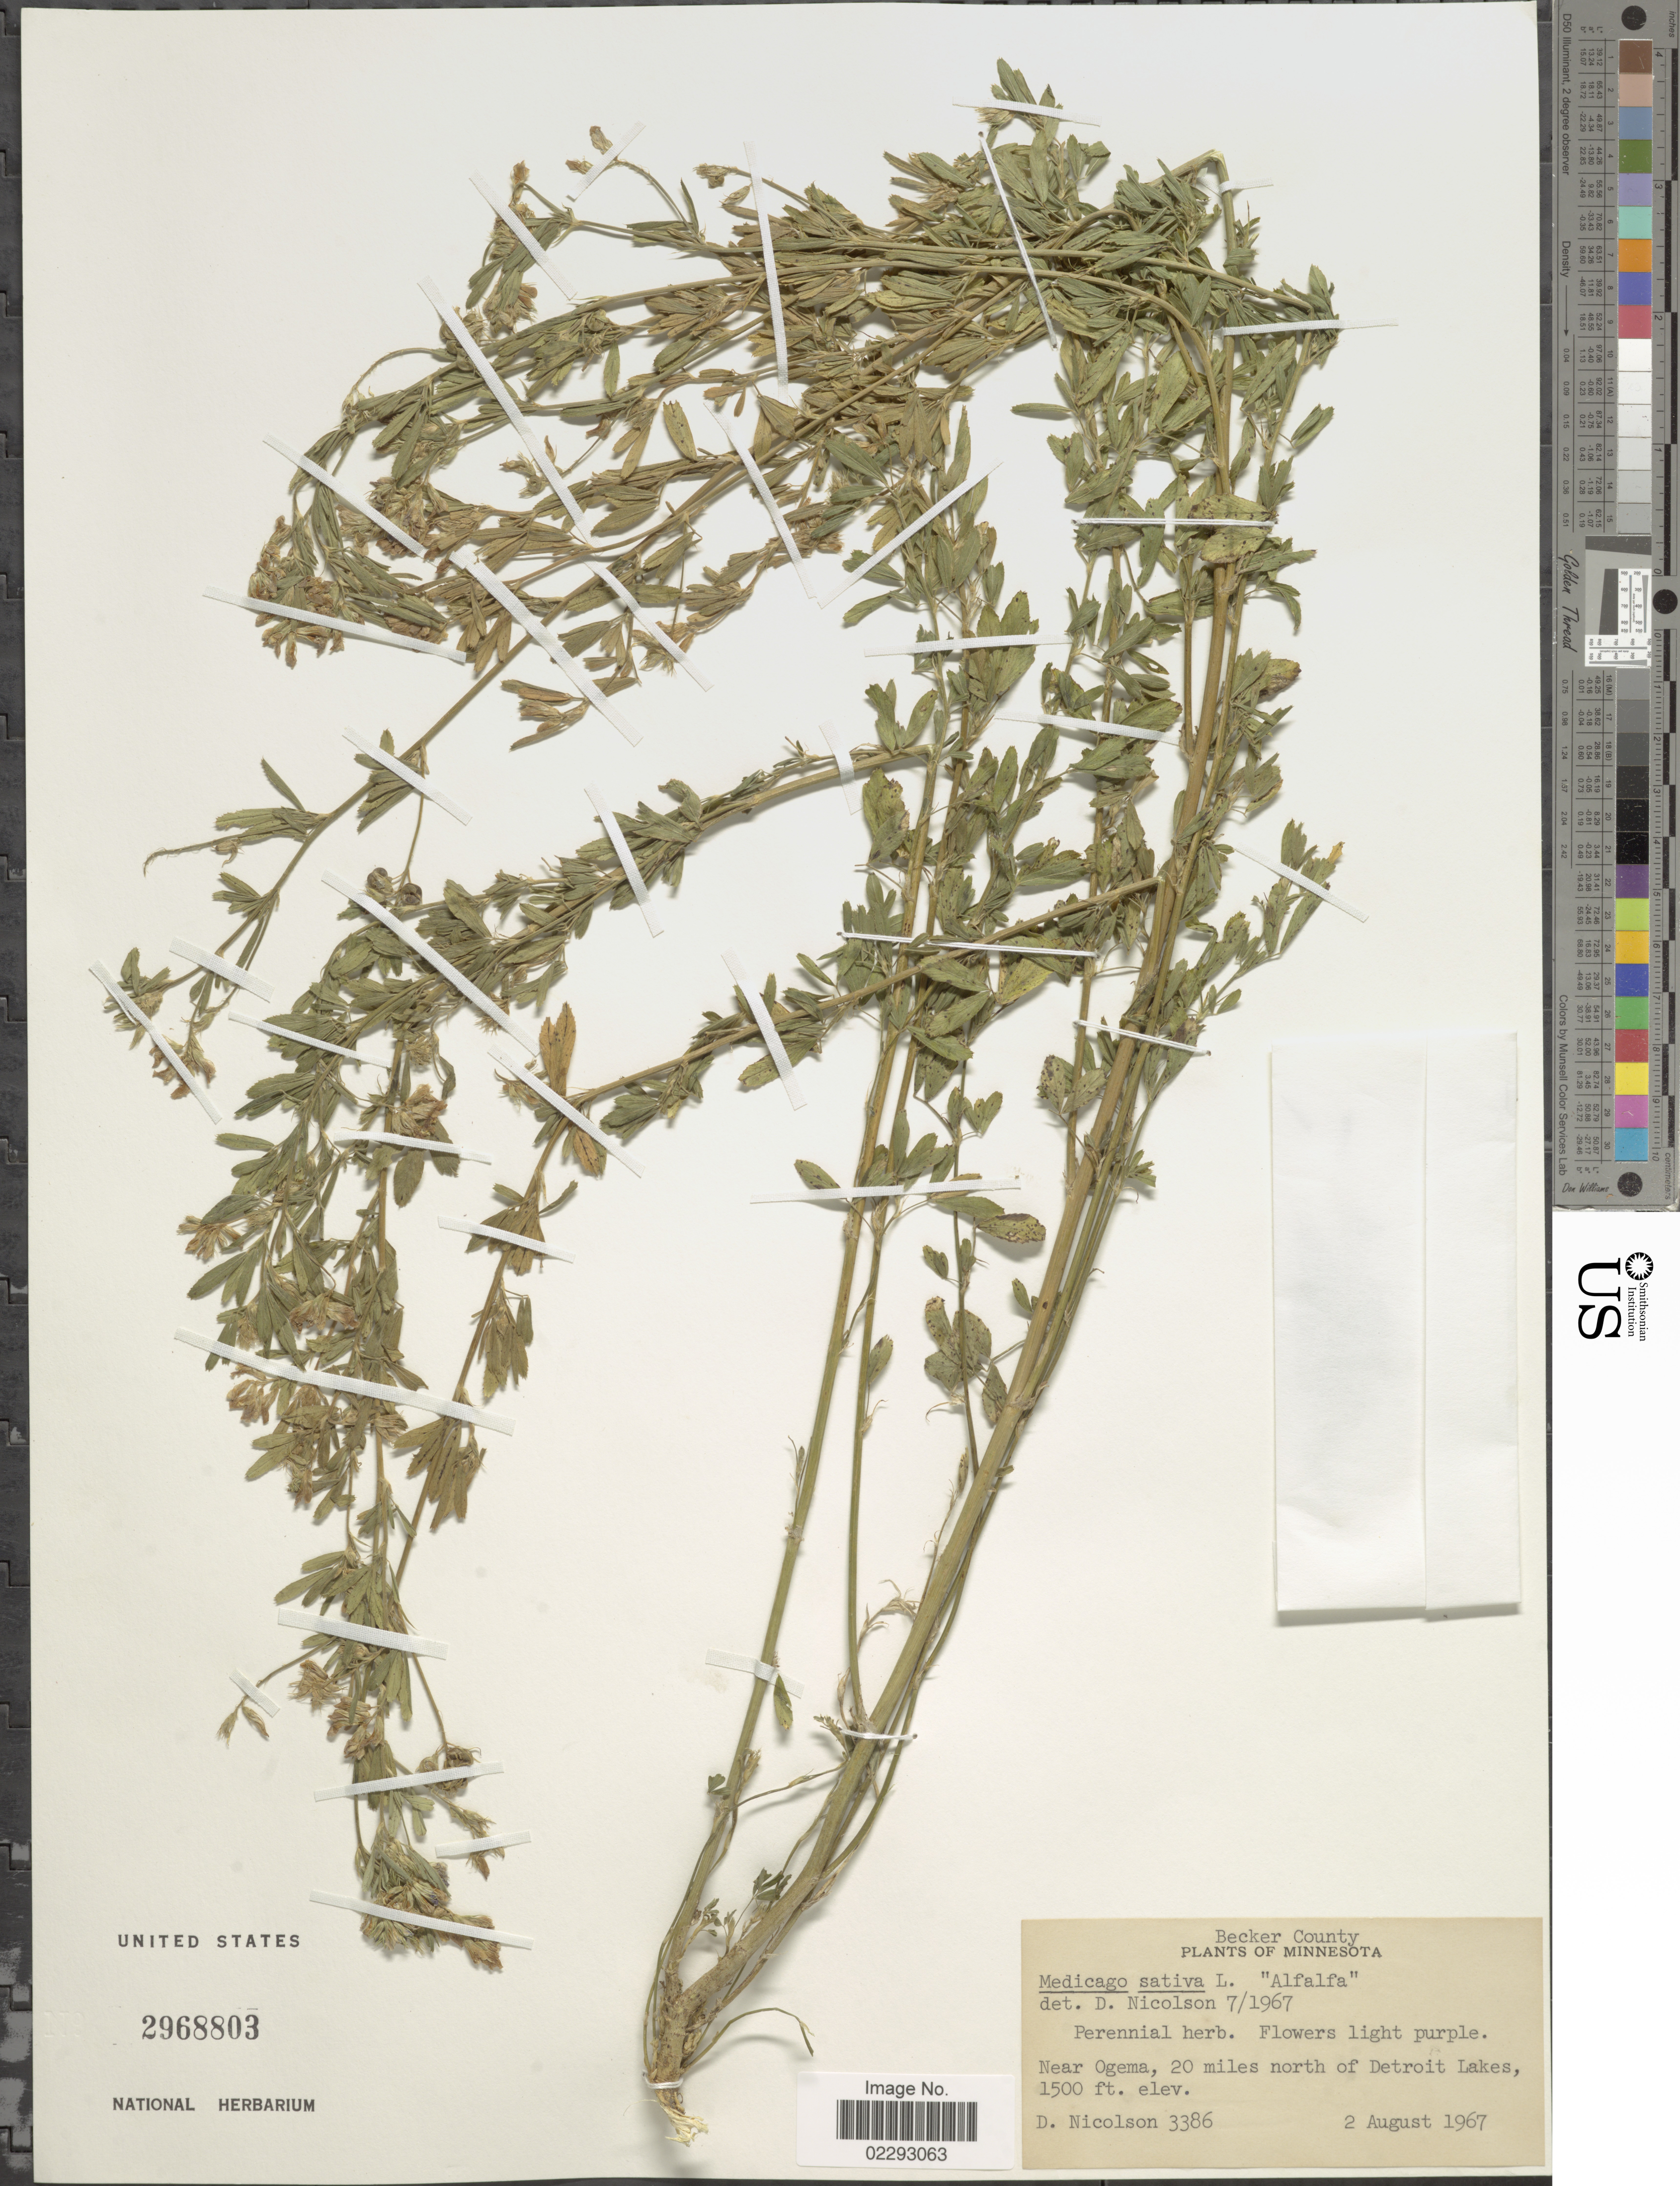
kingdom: Plantae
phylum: Tracheophyta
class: Magnoliopsida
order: Fabales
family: Fabaceae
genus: Medicago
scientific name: Medicago sativa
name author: L.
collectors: D. H. Nicolson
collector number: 3386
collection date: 1967-08-02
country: United States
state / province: Minnesota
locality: Becker County, Near Ogema, 20 miles north of Detroit Lakes.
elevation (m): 457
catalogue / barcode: US 2968803